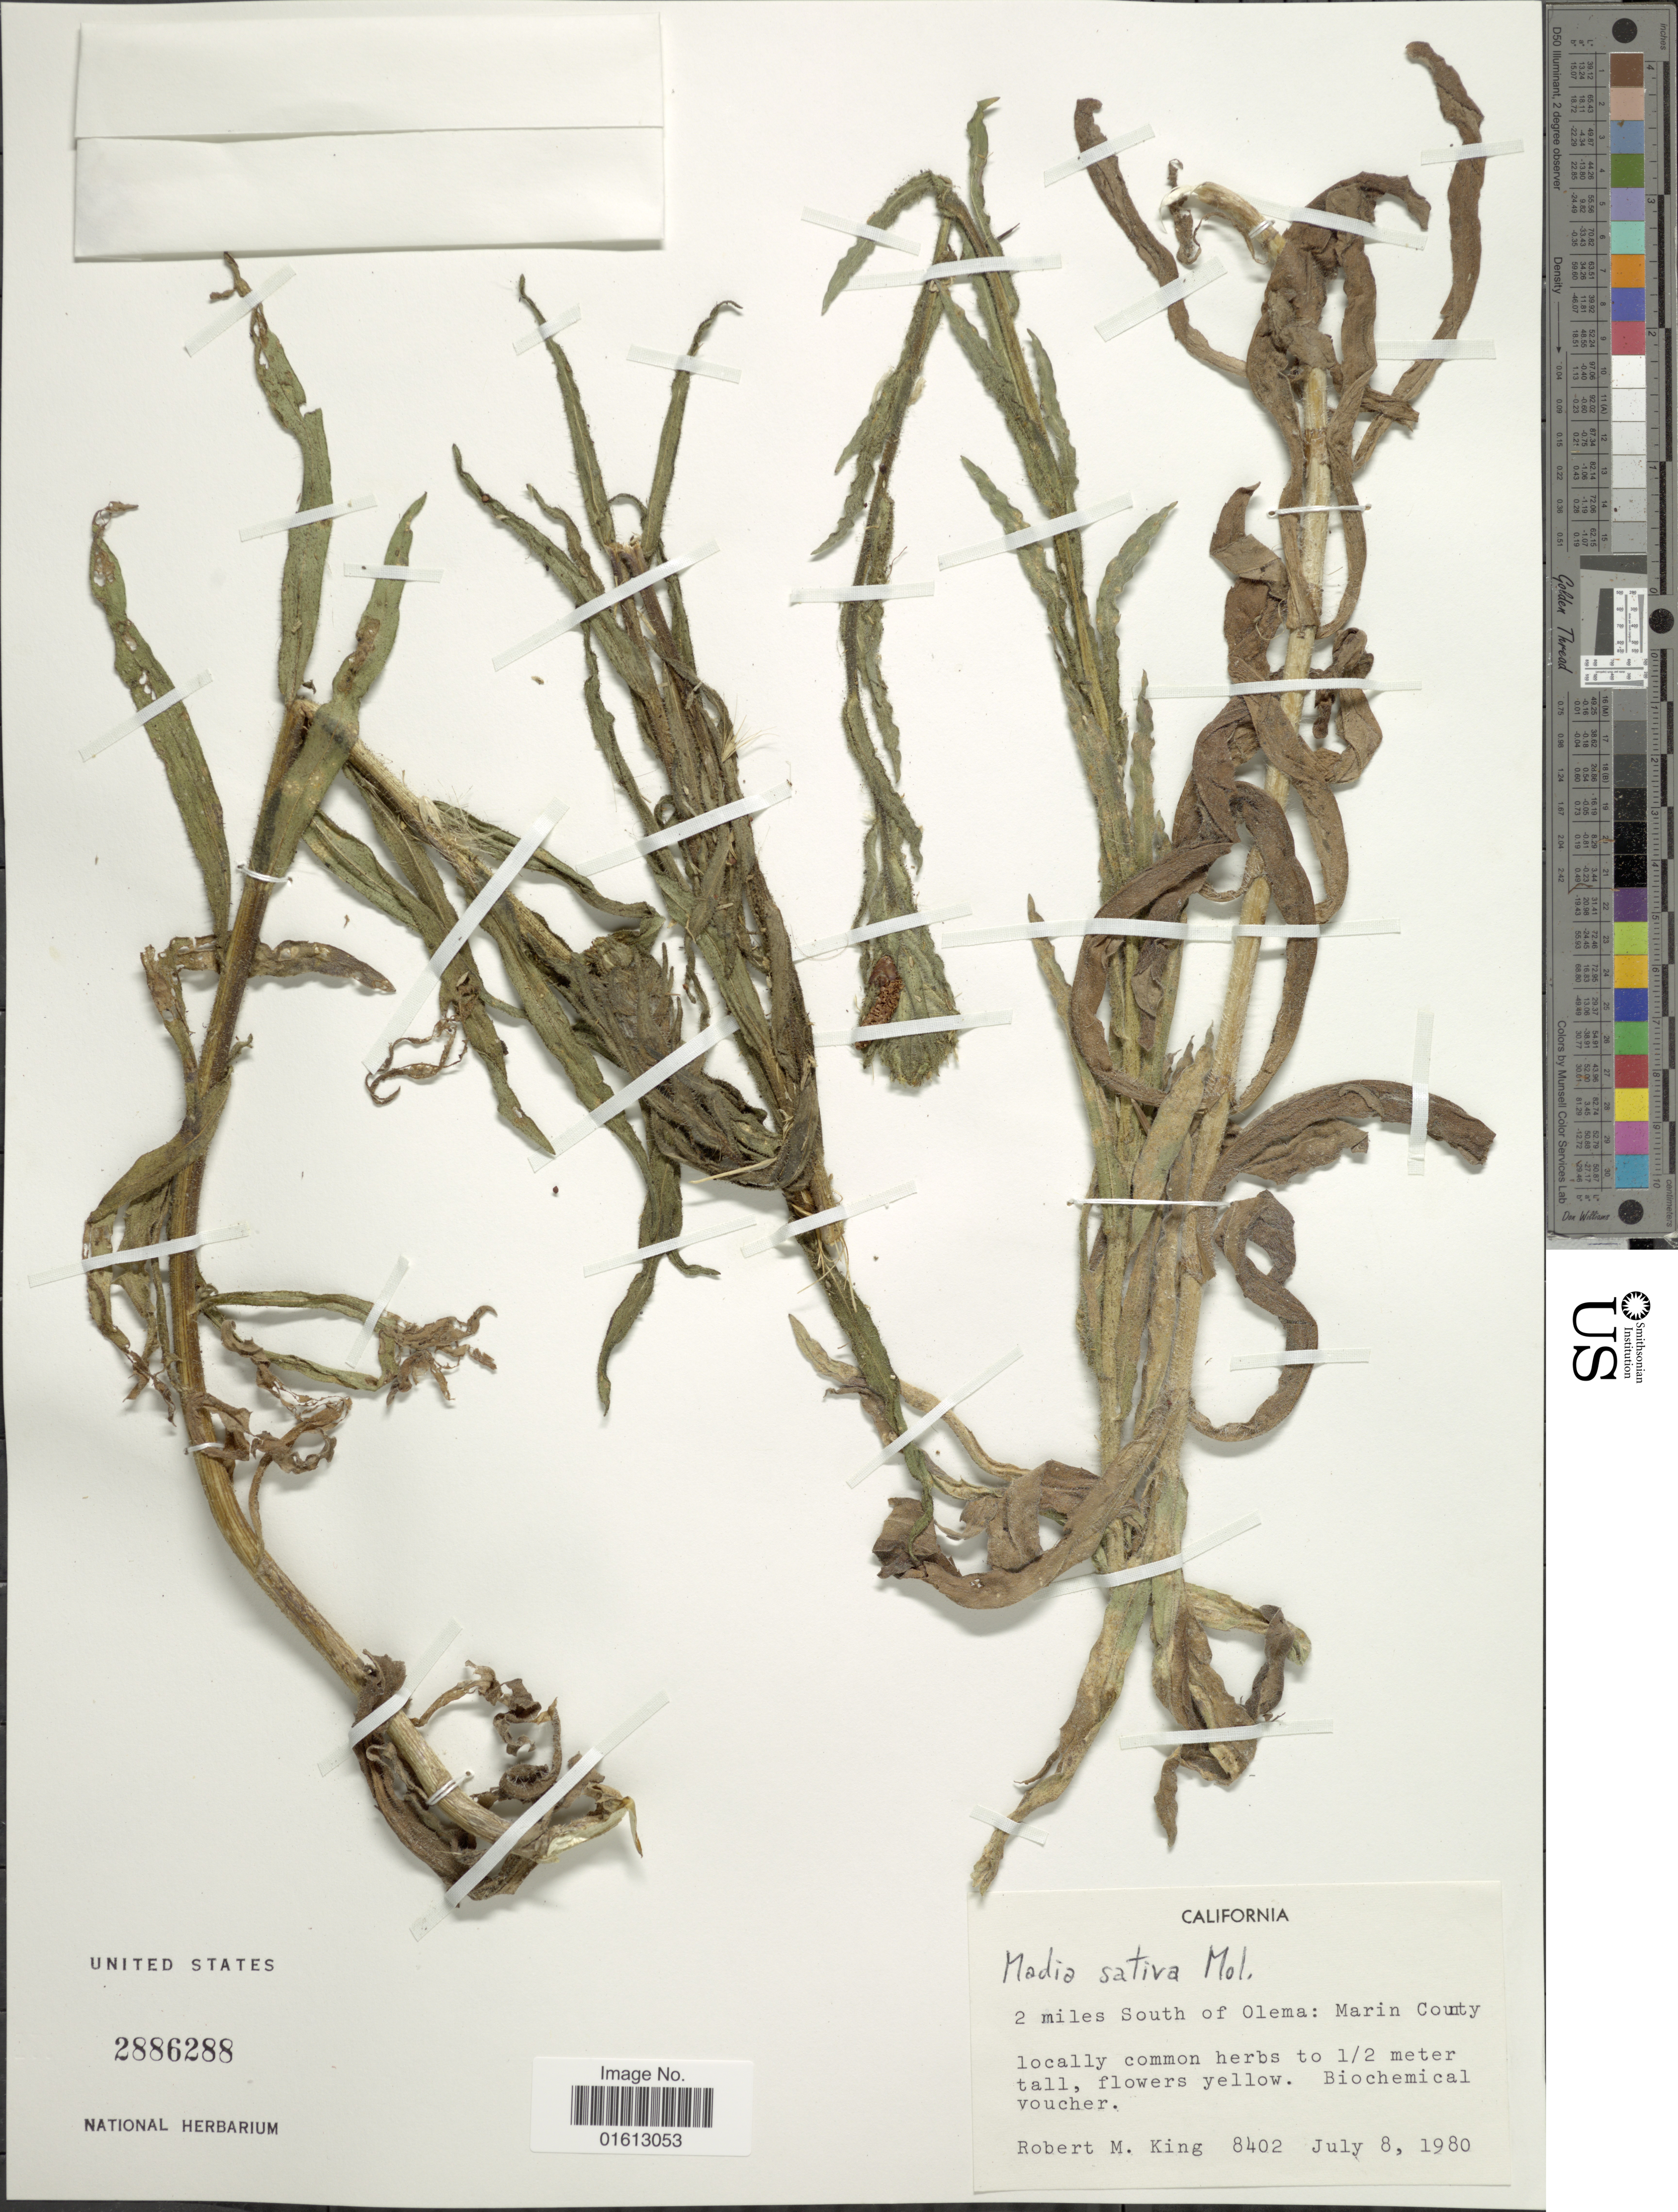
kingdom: Plantae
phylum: Tracheophyta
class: Magnoliopsida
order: Asterales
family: Asteraceae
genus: Madia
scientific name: Madia sativa subsp. sativa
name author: Molina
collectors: R. M. King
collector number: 8402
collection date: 1980-07-08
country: United States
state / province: California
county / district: Marin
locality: California, 2 mile South of Olema: Marin County.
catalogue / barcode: US 2886288